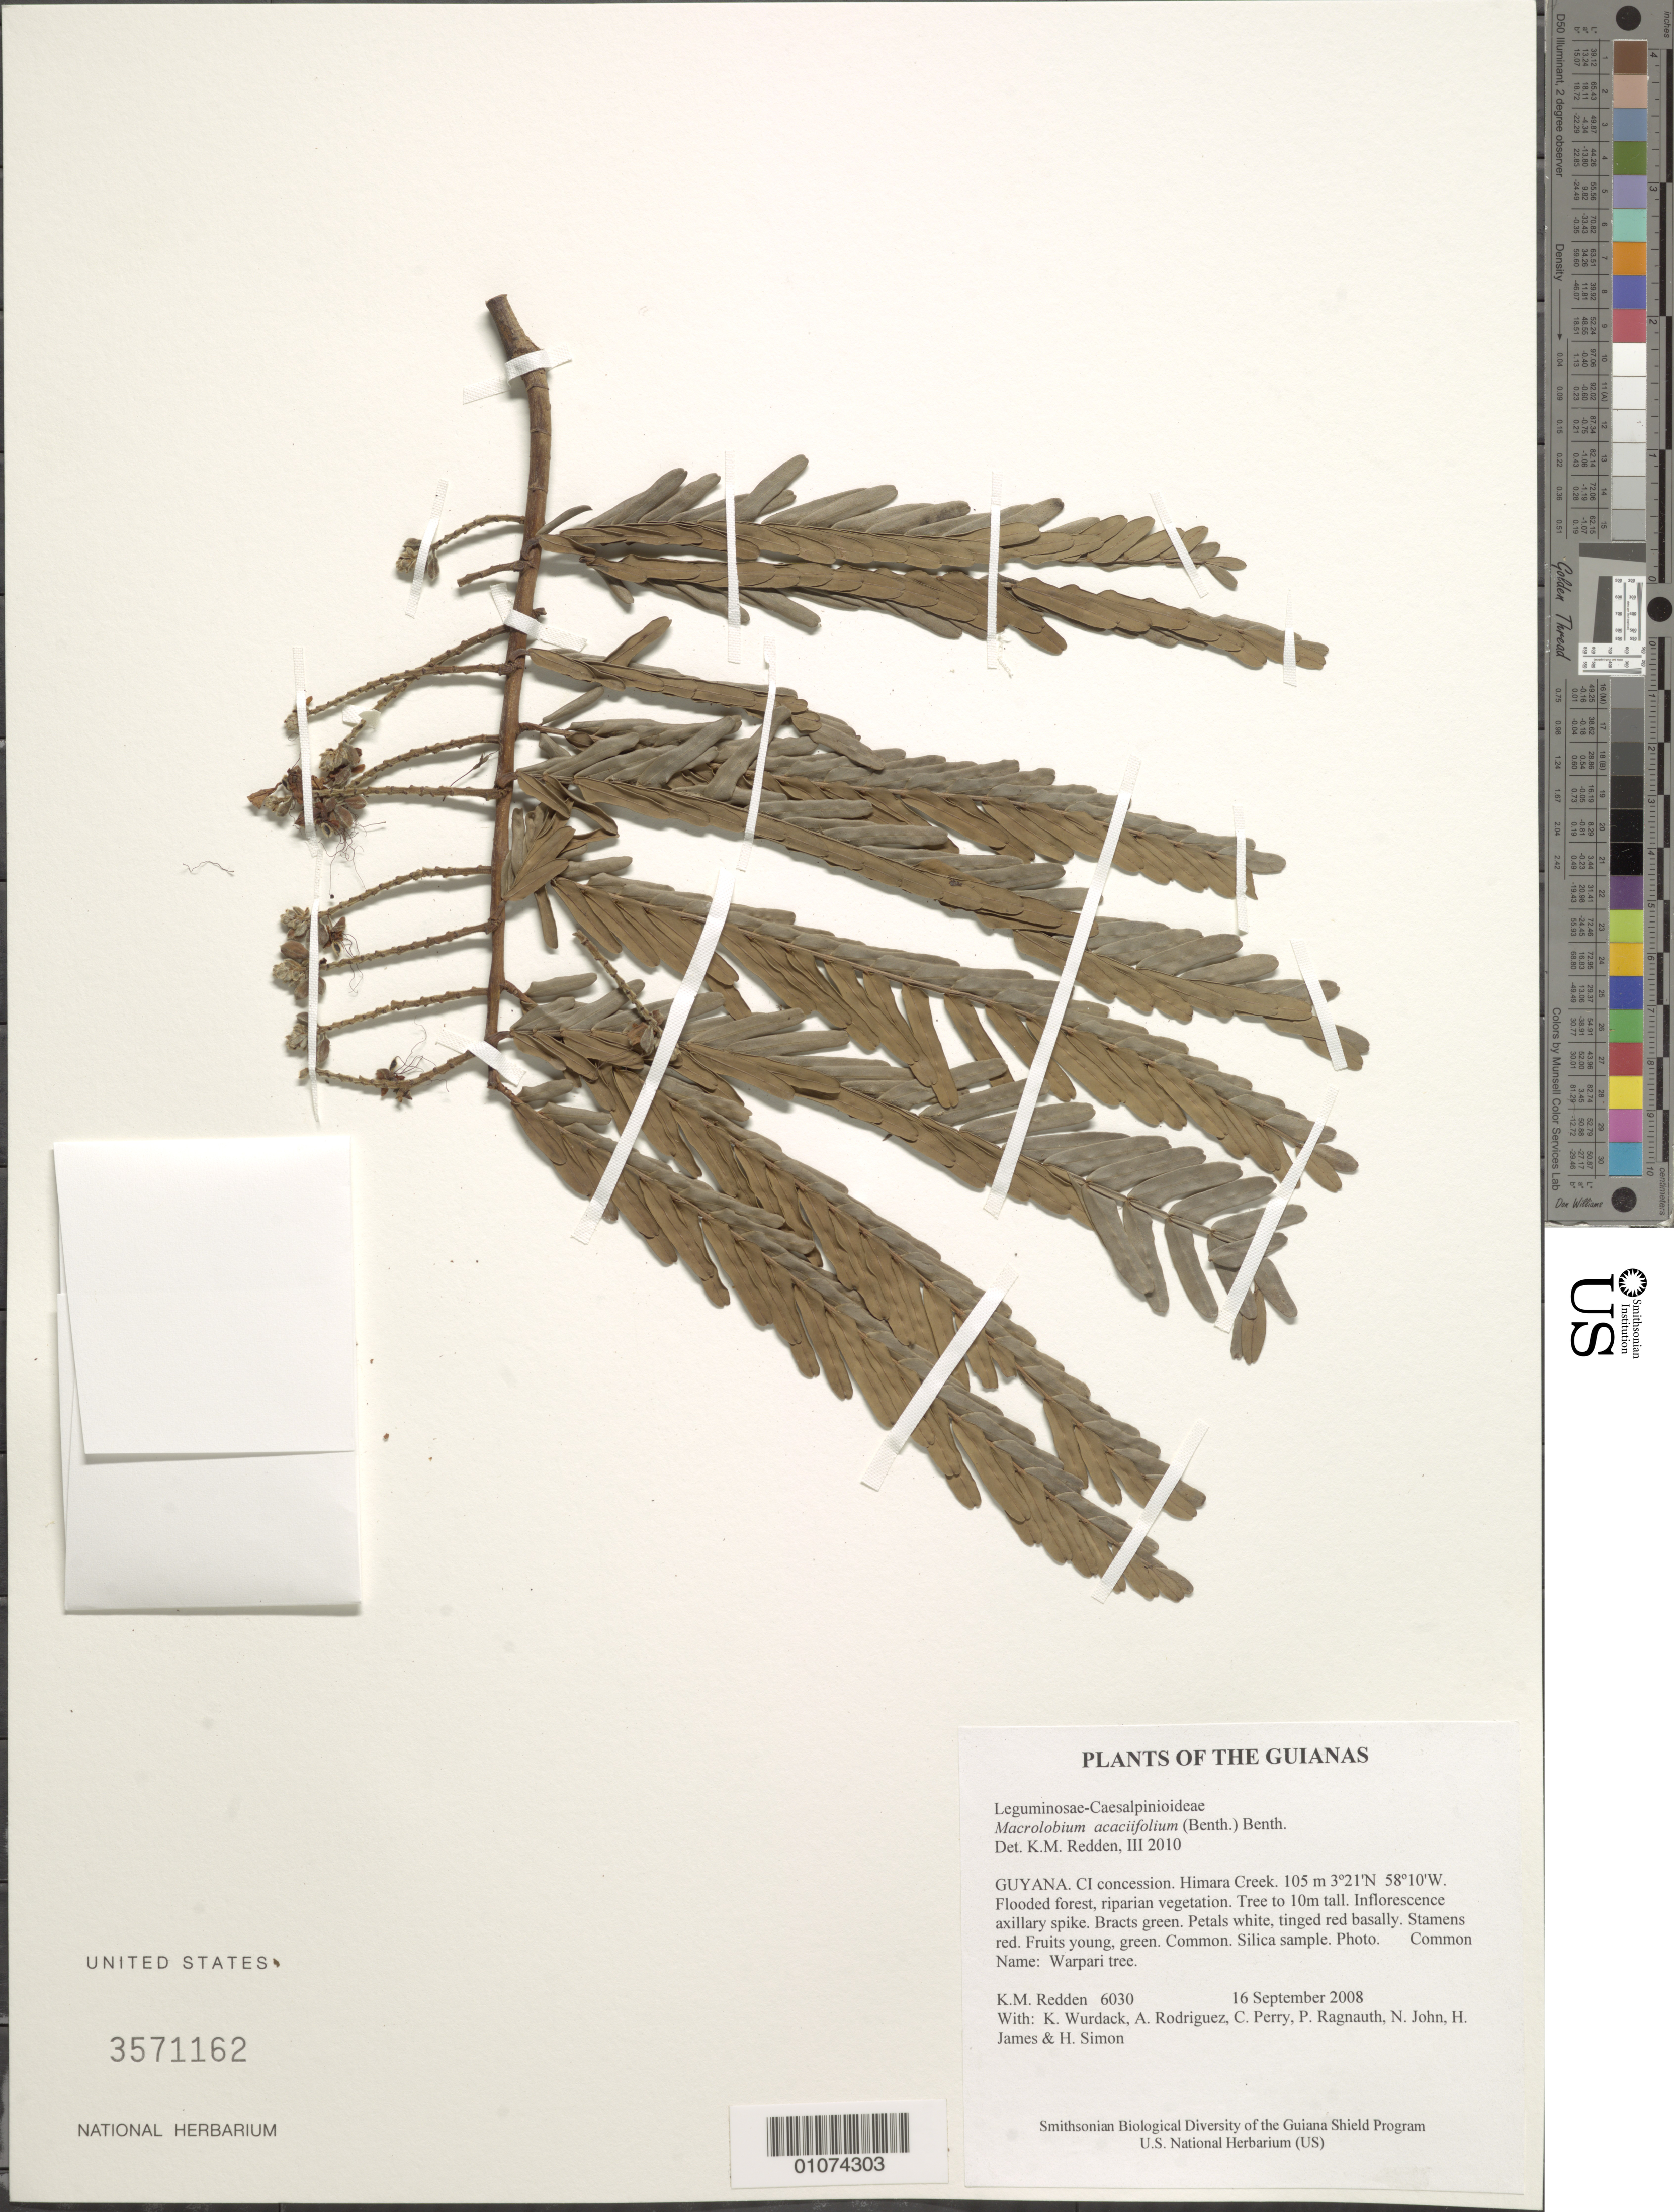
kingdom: Plantae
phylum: Tracheophyta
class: Magnoliopsida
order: Fabales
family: Fabaceae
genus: Macrolobium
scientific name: Macrolobium acaciifolium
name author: (Benth.) Benth.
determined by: Redden, K. M.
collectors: K. M. Redden, K. Wurdack, A. Rodriguez, C. Perry, P. Ragnauth, N. John, H. James & H. Simon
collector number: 6030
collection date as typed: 16 September 2008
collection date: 2008-09-16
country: Guyana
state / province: U. Takutu-U. Essequibo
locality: CI concession. Himara Creek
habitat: Flooded forest, riparian vegetation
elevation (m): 105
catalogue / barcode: US 3571162